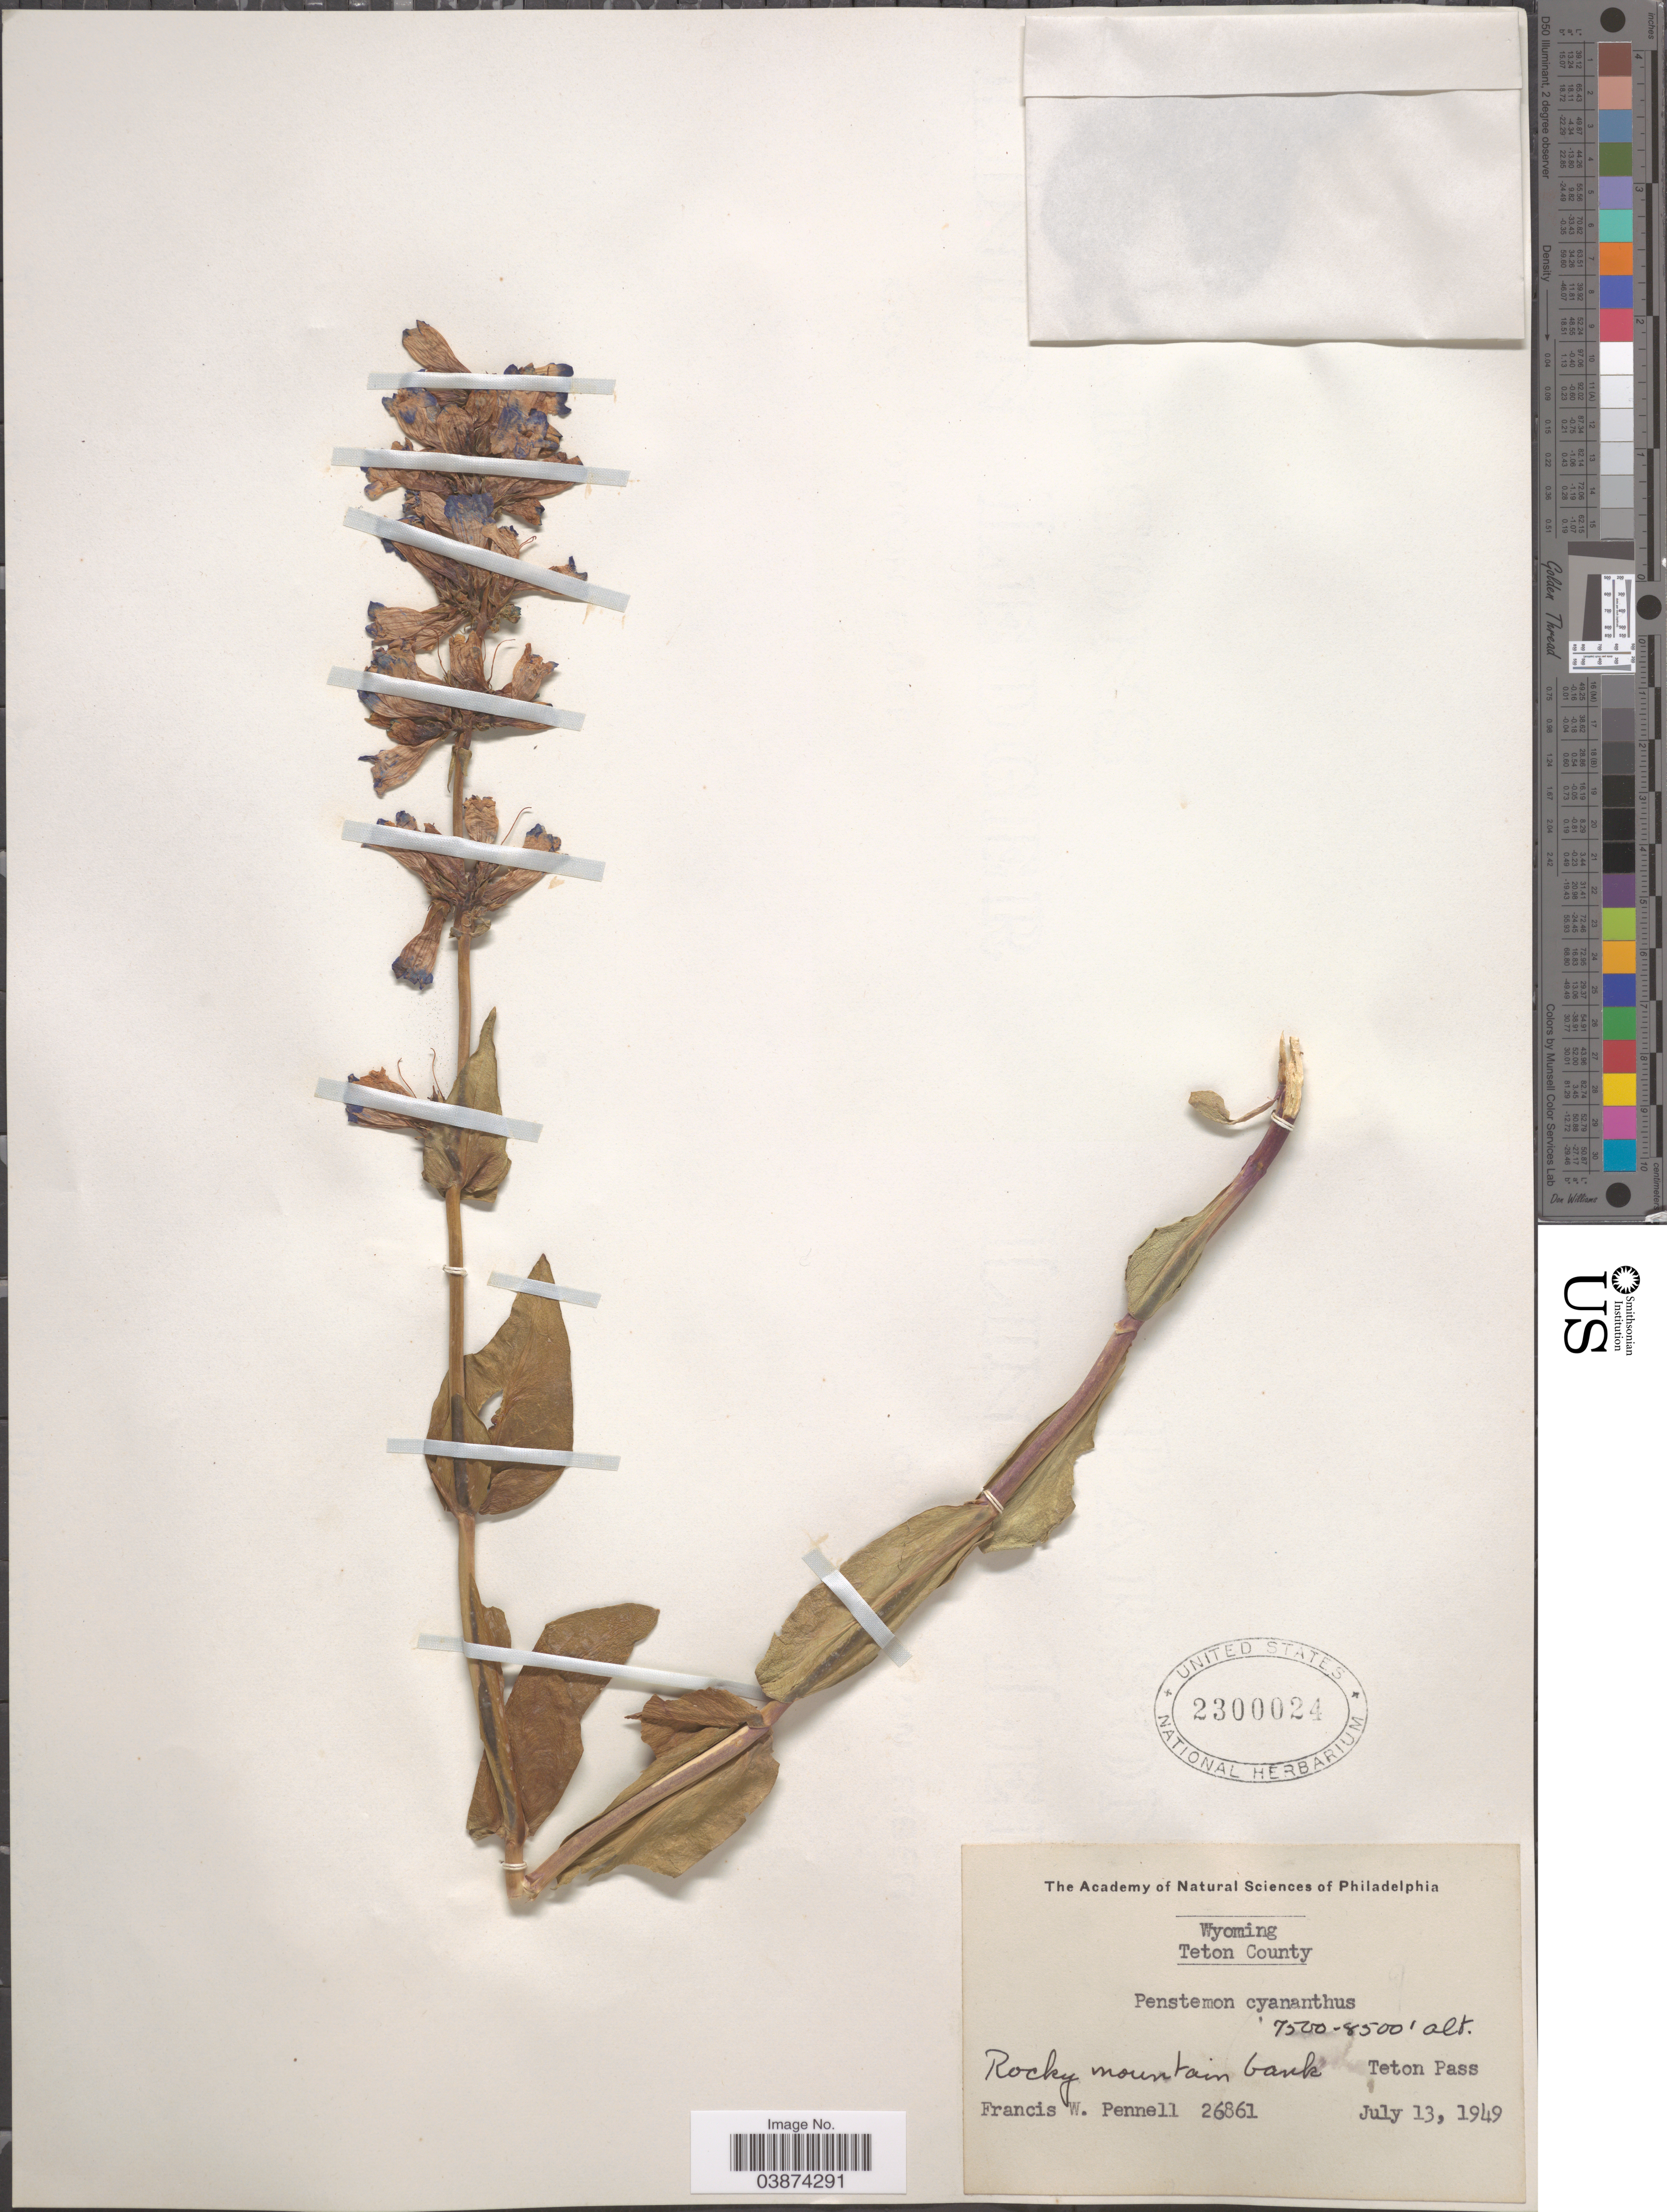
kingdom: Plantae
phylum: Tracheophyta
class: Magnoliopsida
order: Lamiales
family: Plantaginaceae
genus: Penstemon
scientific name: Penstemon cyananthus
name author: Hook.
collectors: F. W. Pennell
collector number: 26861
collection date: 1949-07-13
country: United States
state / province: Wyoming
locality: Teton County. Teton Pass.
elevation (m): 2286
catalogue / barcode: US 2300024